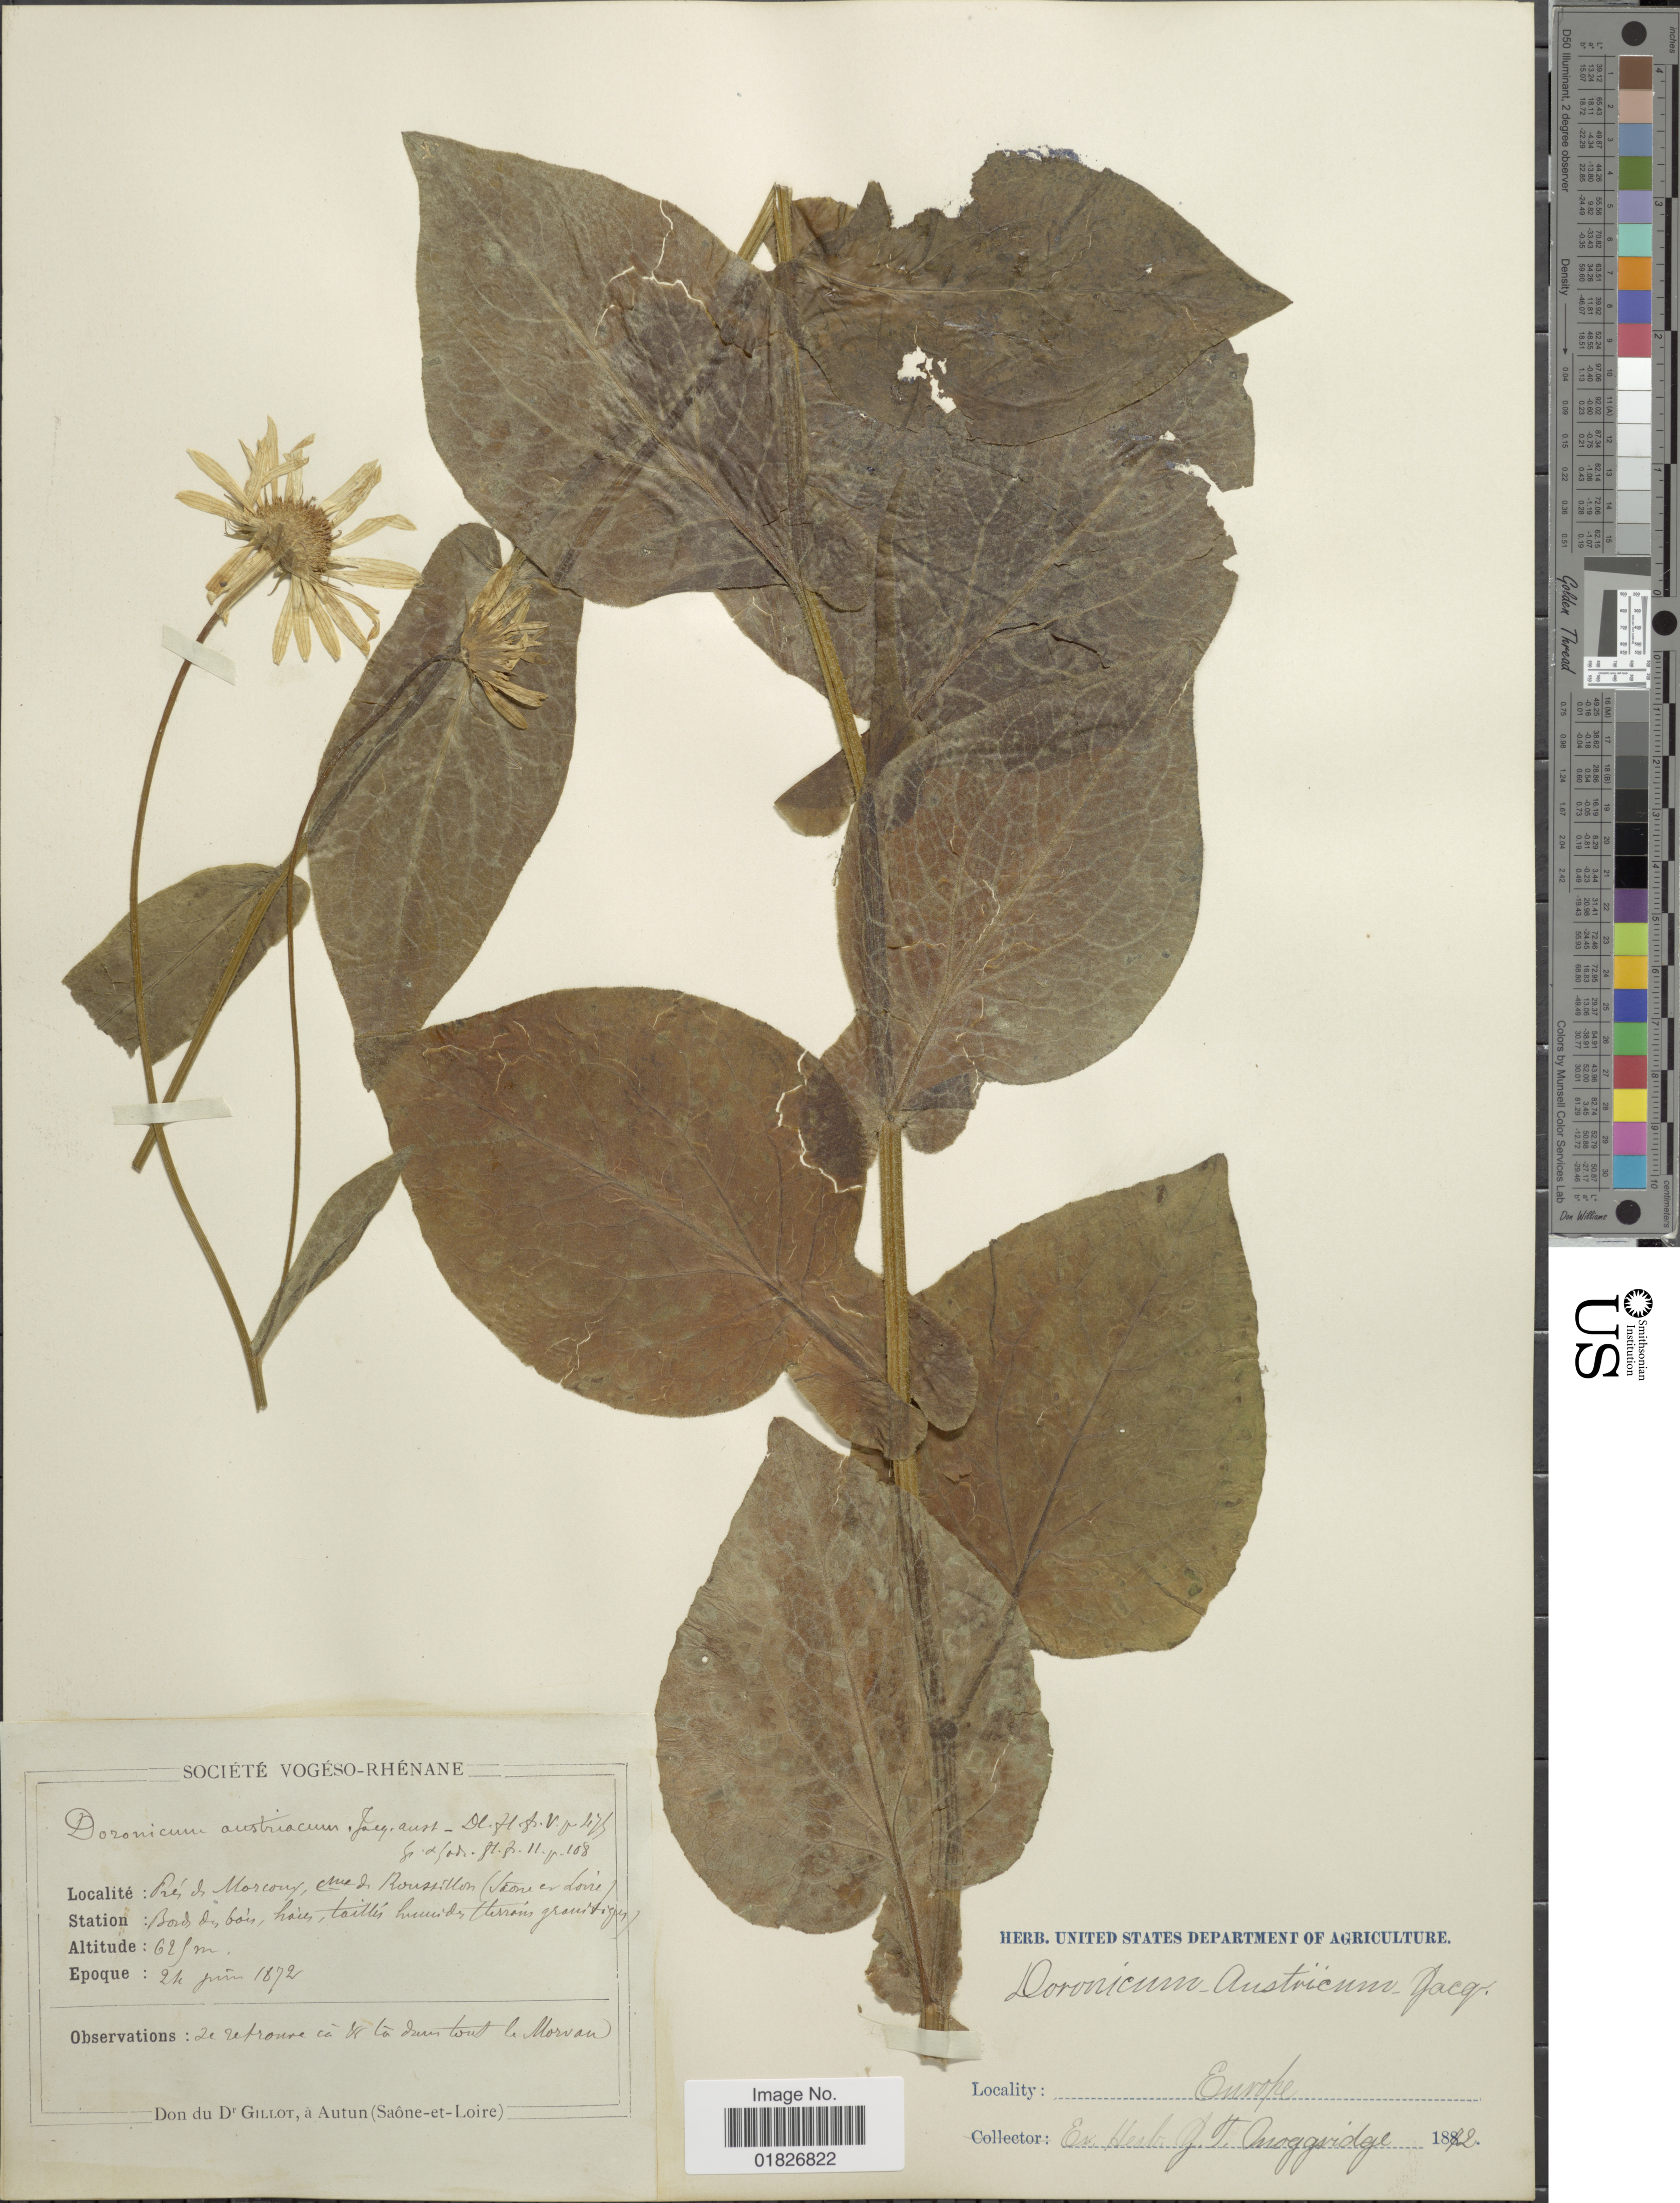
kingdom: Plantae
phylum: Tracheophyta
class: Magnoliopsida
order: Asterales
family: Asteraceae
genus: Doronicum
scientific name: Doronicum austriacum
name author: Jacq.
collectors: Gillot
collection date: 1872-06-24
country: France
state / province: Pays de la Loire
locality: Europe, pres de Morcouy, [illegible text] Roussillon (Saone et Loire)[interpreted]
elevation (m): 625